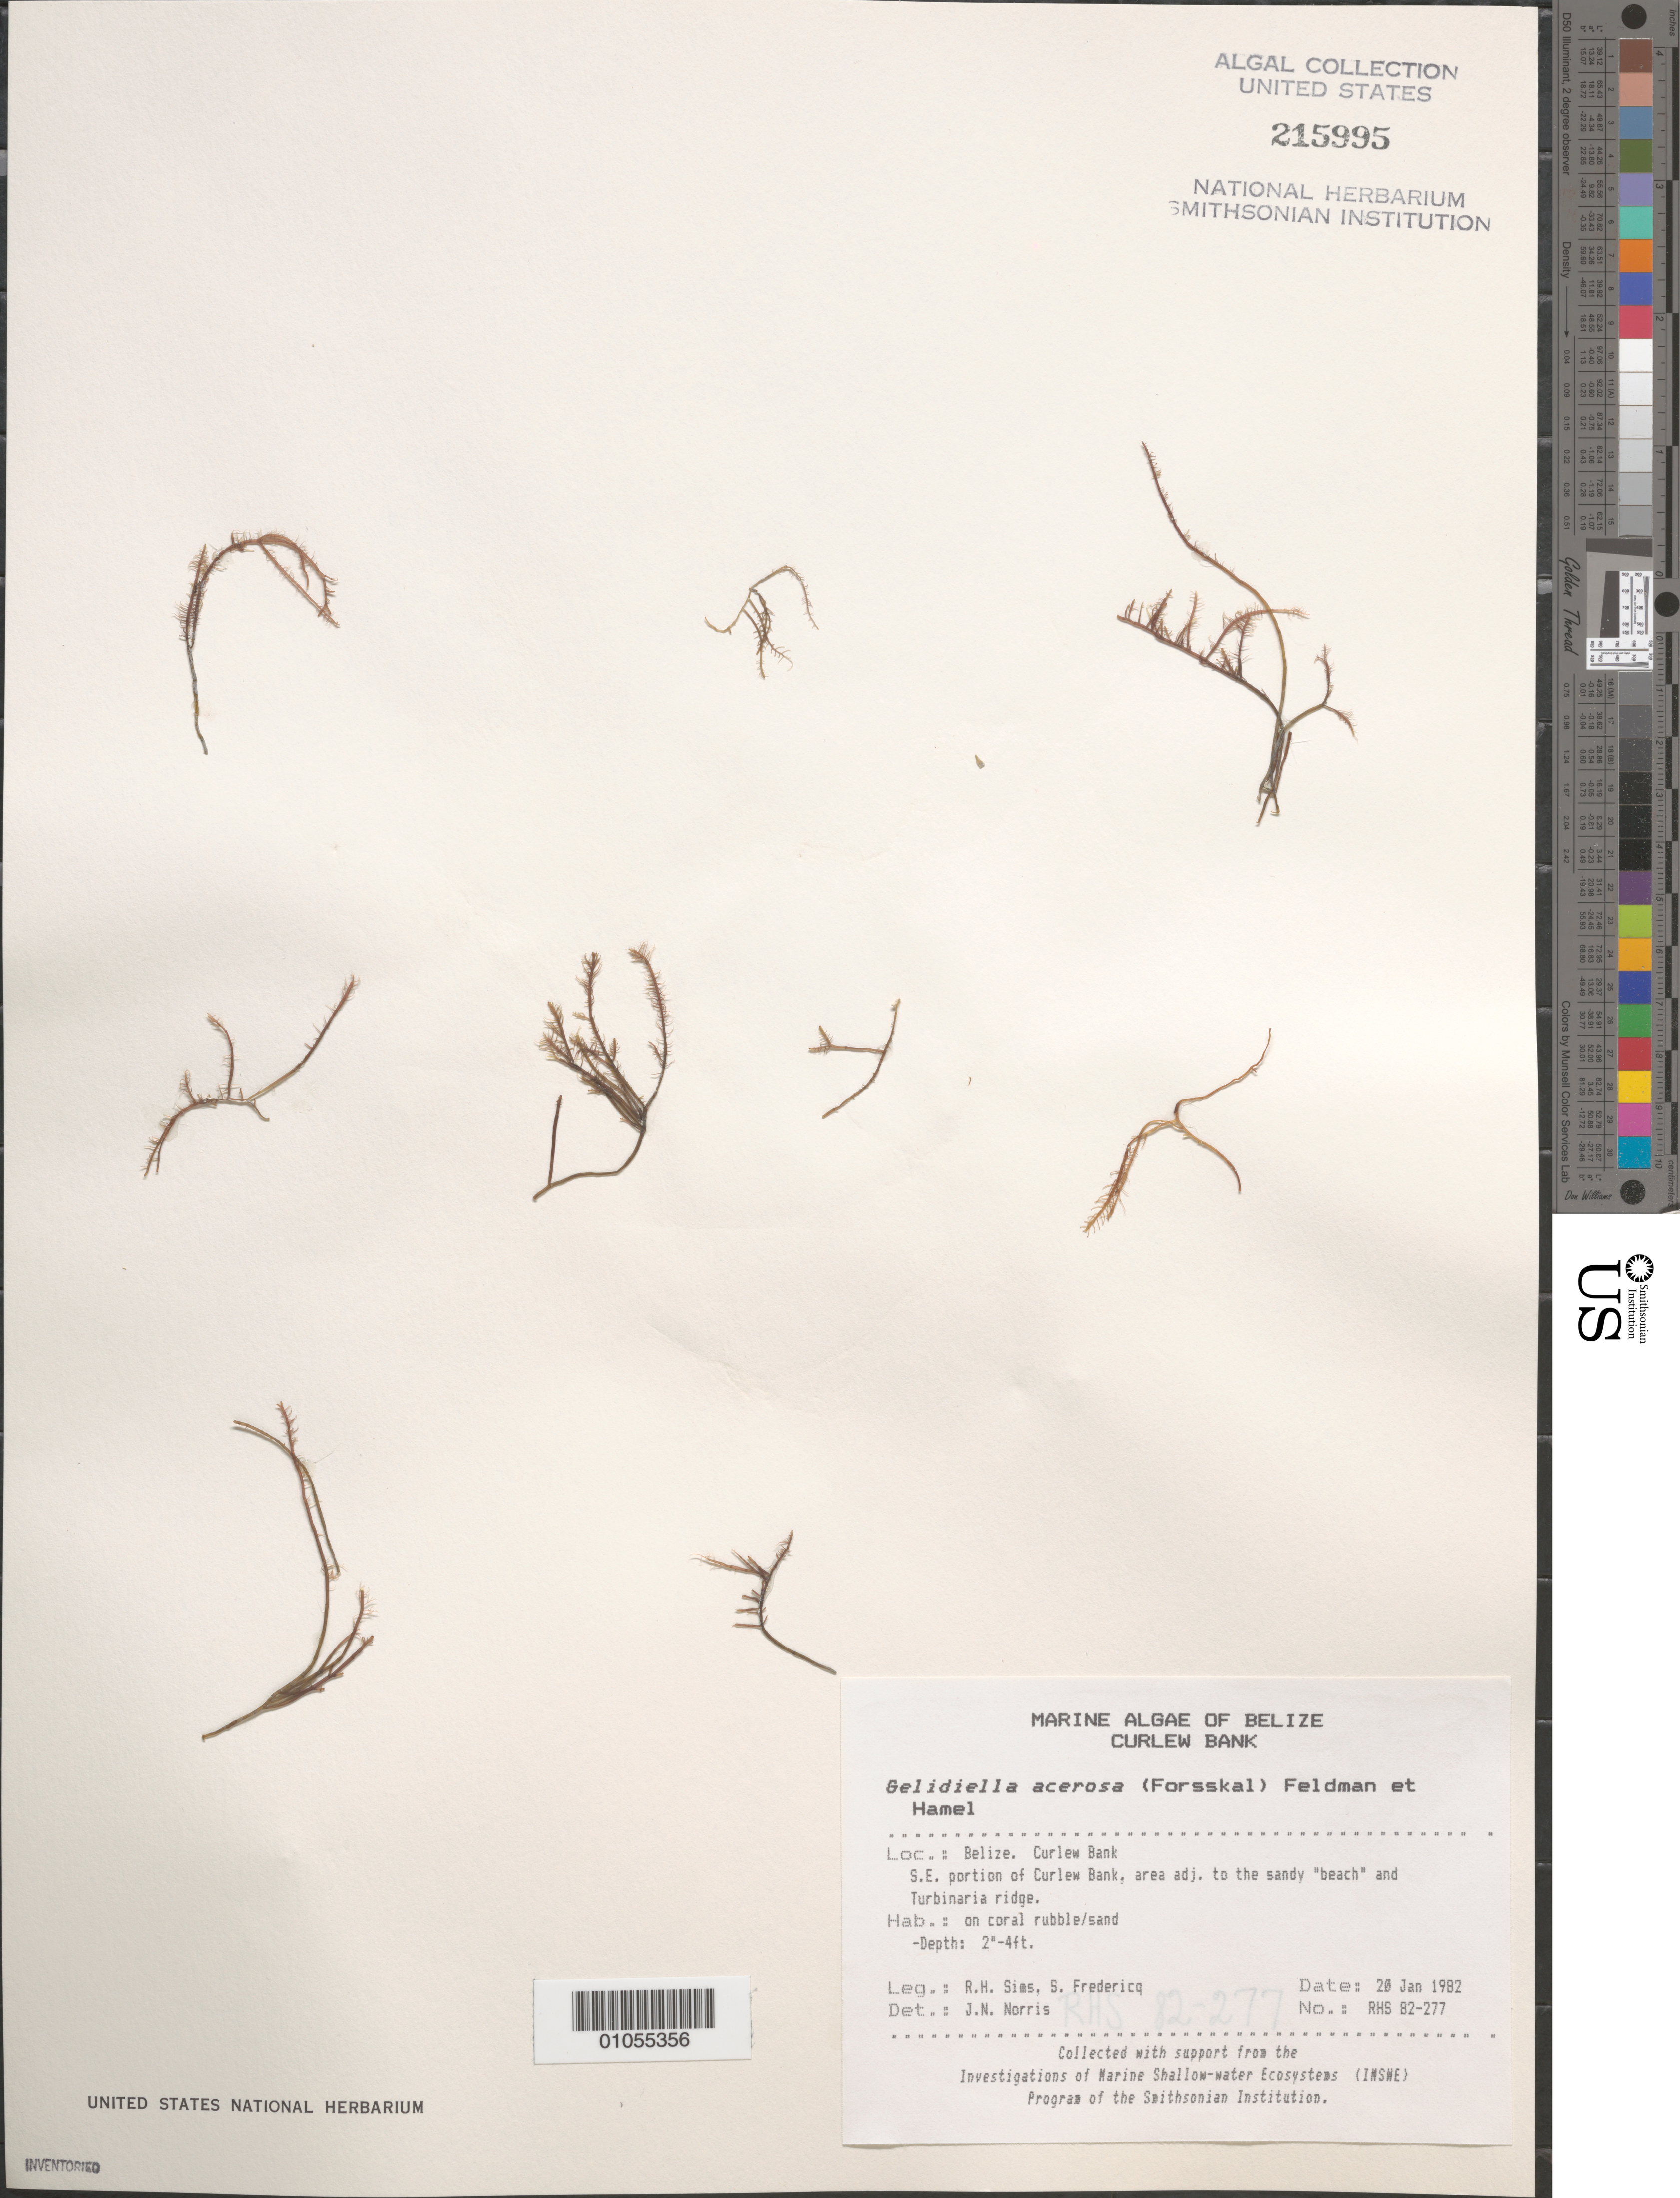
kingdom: Plantae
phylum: Rhodophyta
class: Florideophyceae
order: Gelidiales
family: Gelidiellaceae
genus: Gelidiella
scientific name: Gelidiella acerosa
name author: (Forssk.) Feldmann & G. Hamel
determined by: Norris, James N.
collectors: R. H. Sims & S. Fredericq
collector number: RHS 82-277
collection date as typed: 20 Jan 1982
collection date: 1982-01-20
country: Belize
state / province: Stann Creek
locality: Curlew Bank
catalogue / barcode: US 215995